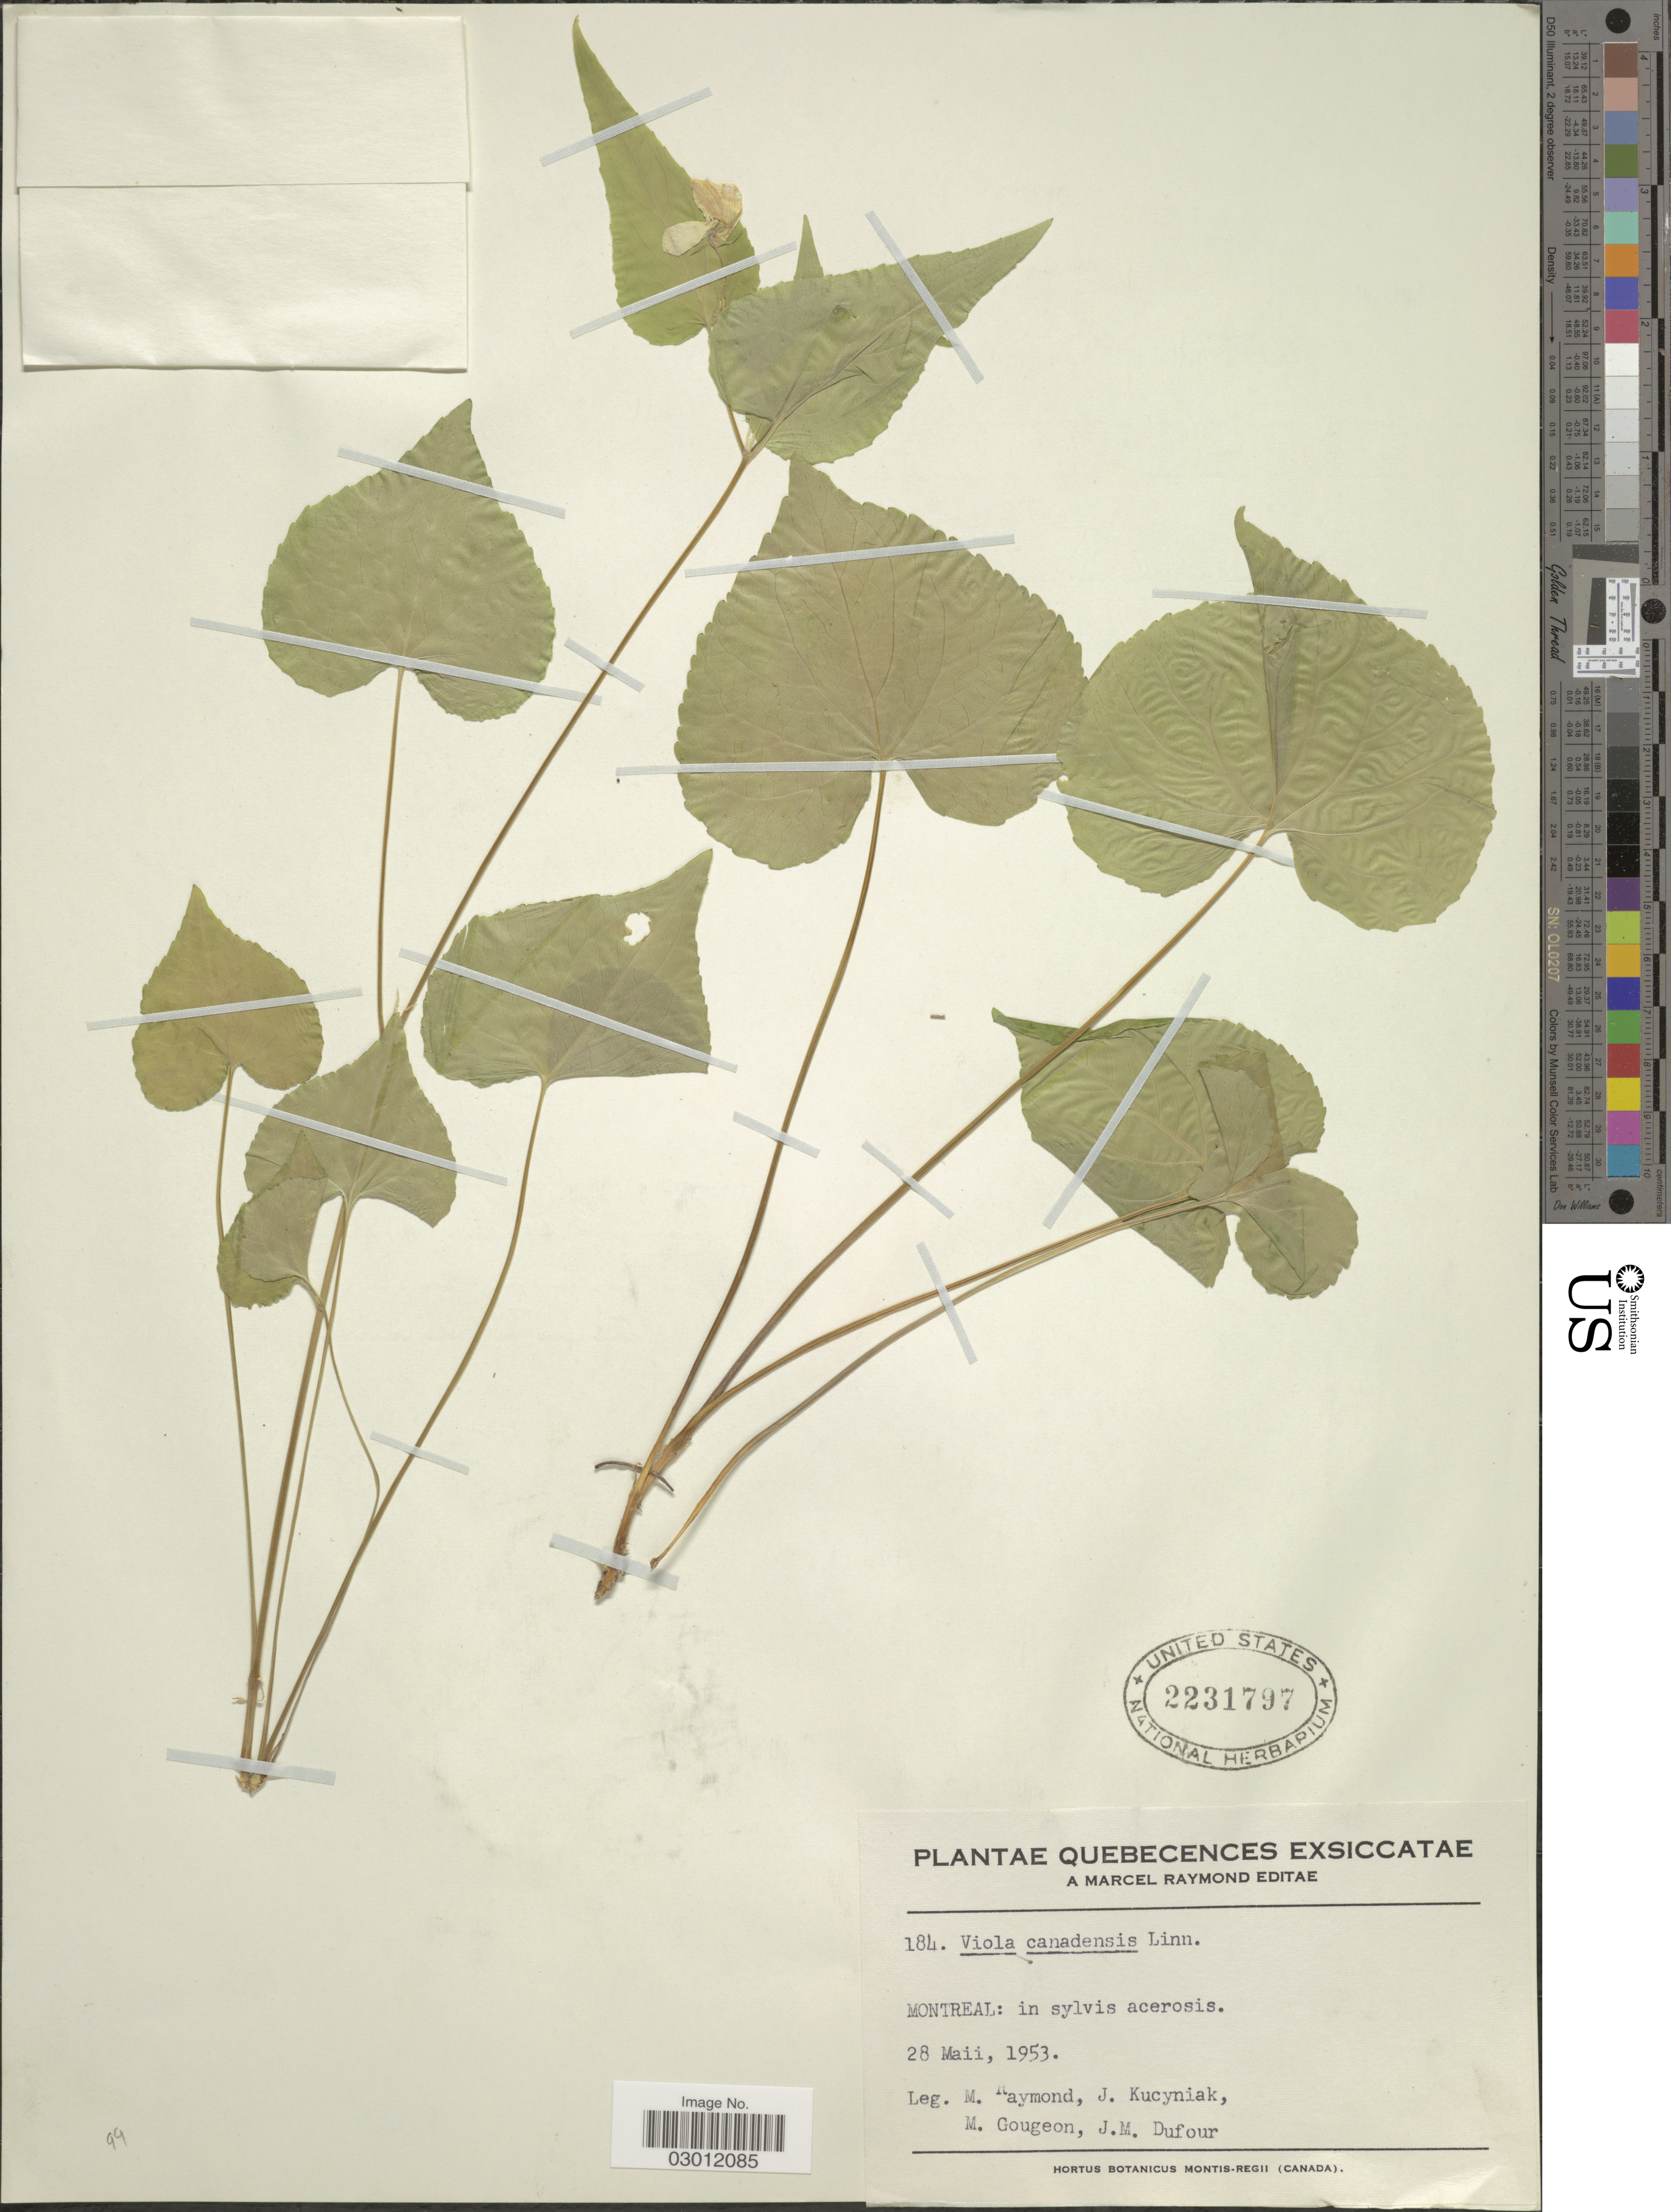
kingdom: Plantae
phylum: Tracheophyta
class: Magnoliopsida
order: Malpighiales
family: Violaceae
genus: Viola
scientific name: Viola canadensis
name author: L.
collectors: M. Raymond, J. Kucyniak, M. Gougeon & J. Dufour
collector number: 184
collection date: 1953-05-28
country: Canada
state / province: Quebec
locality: Montreal: in sylvis acerosis.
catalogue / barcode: US 2231797